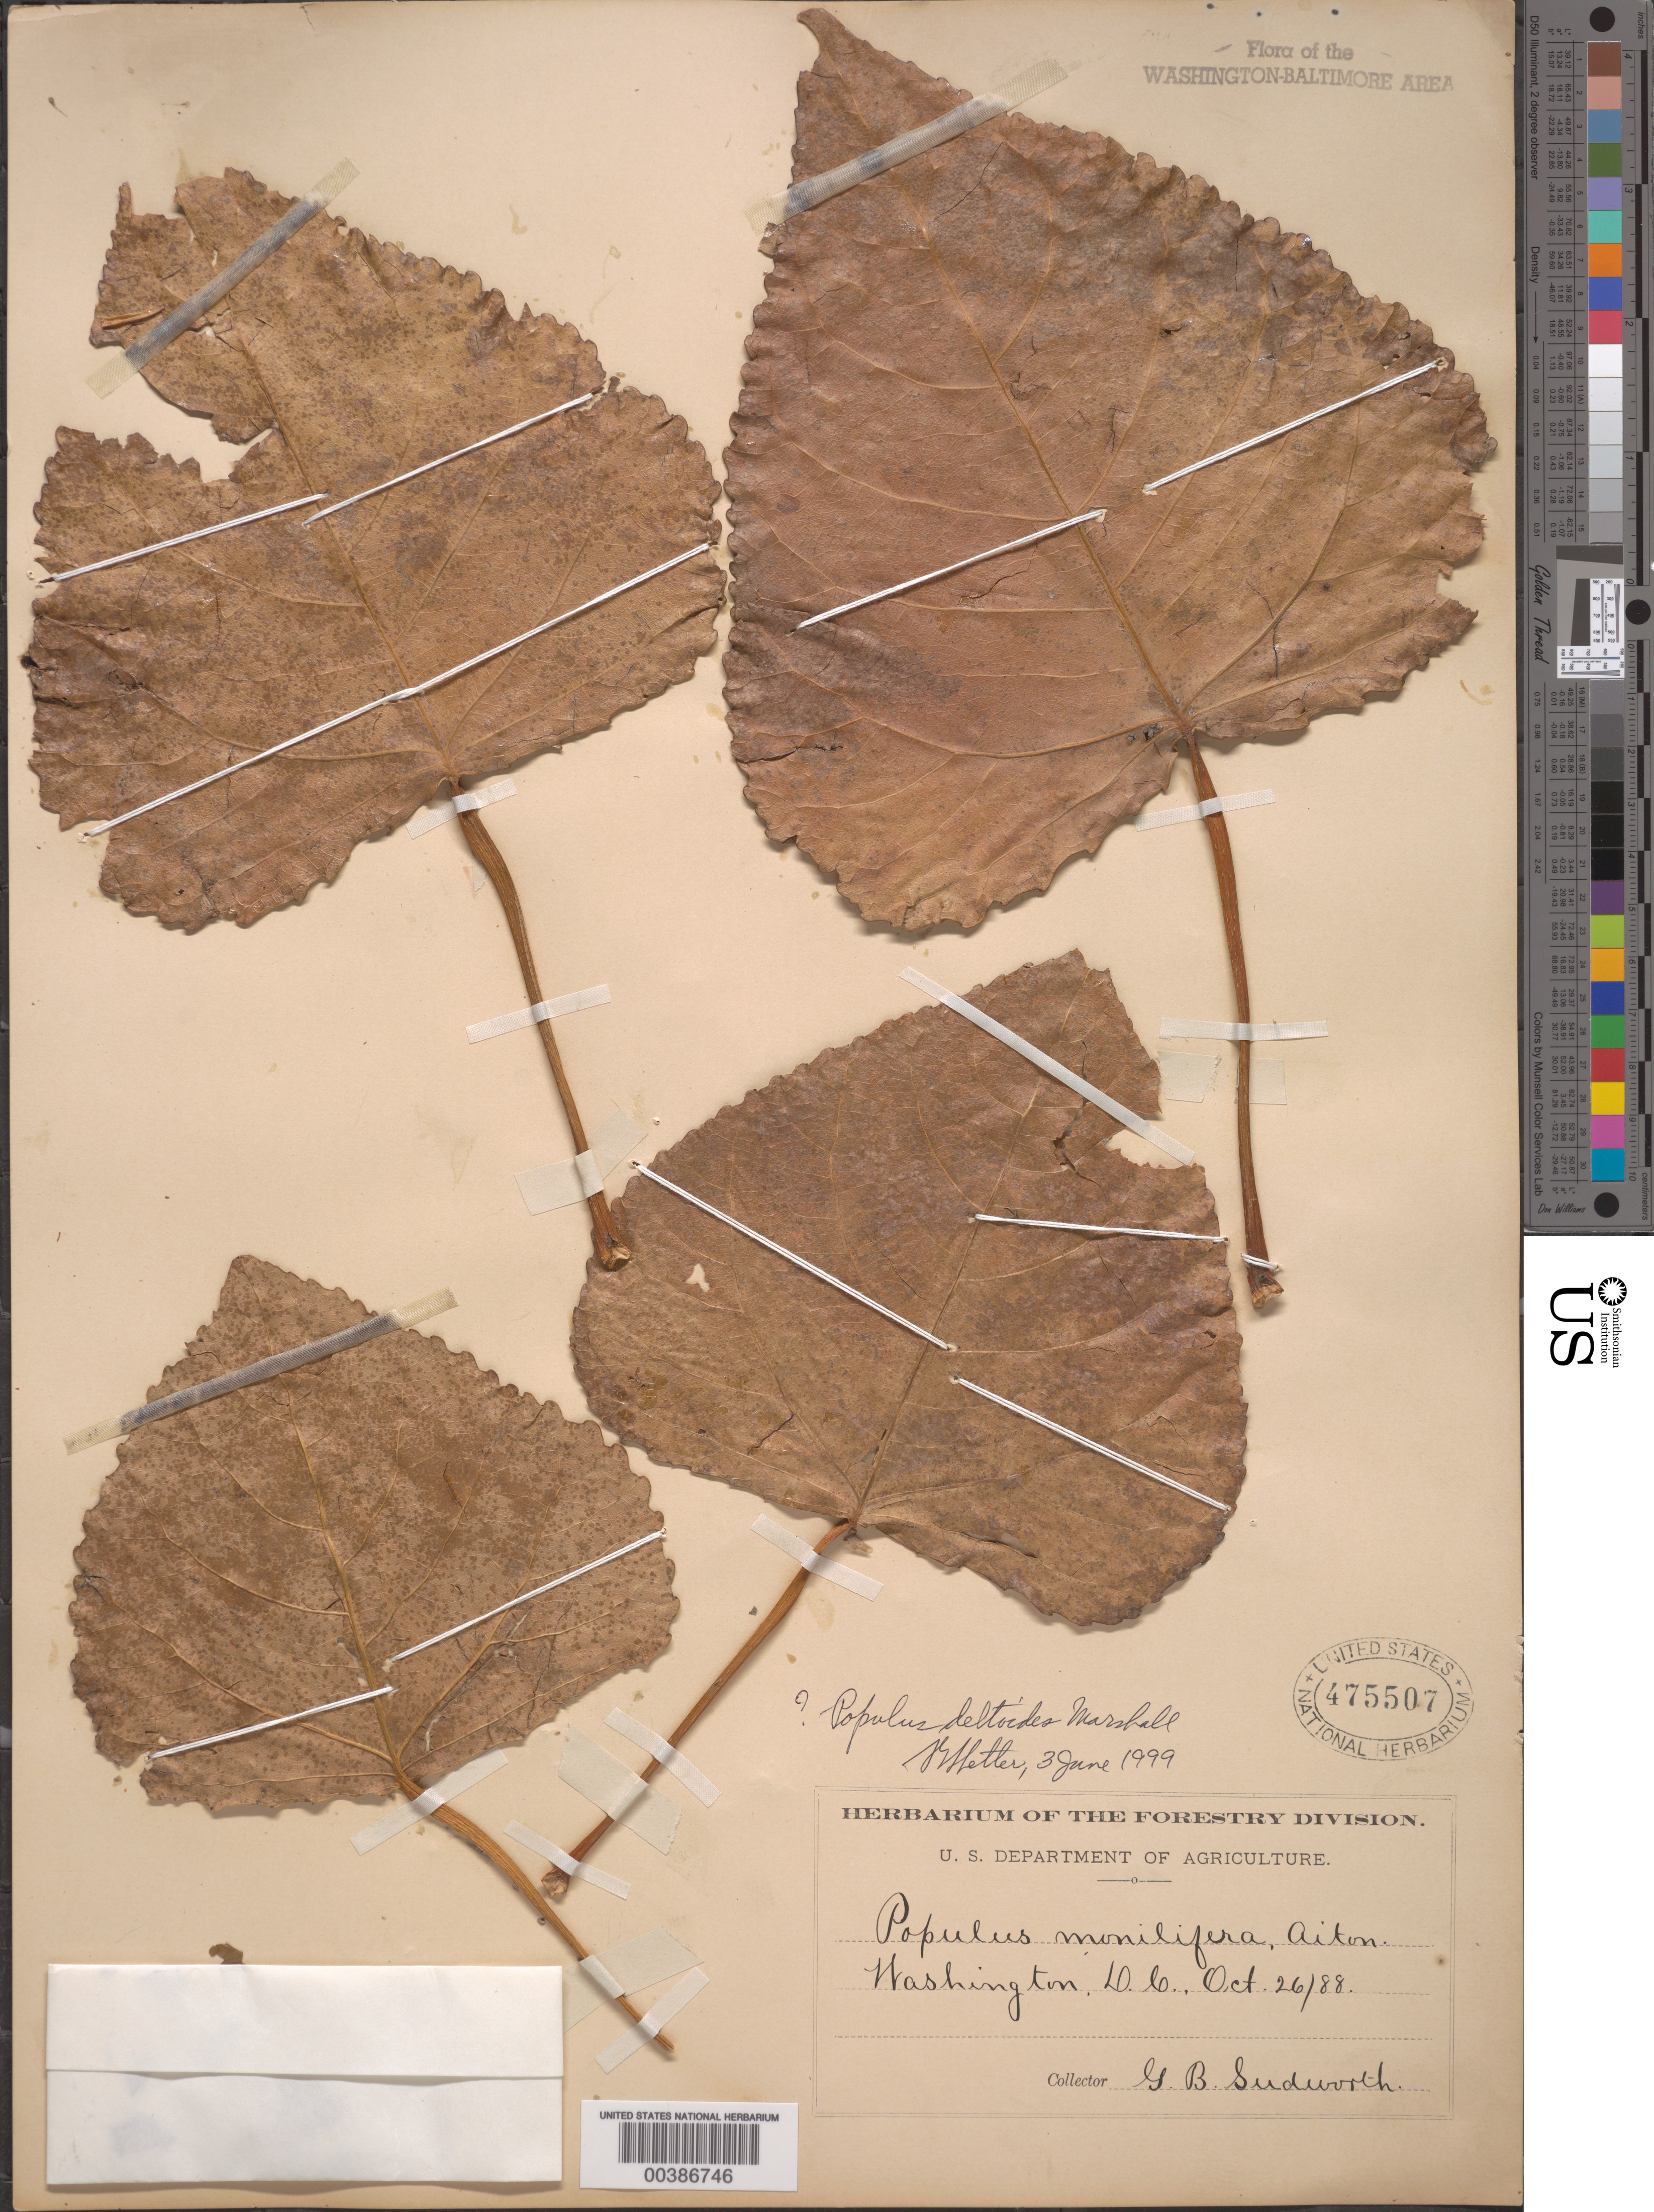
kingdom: Plantae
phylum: Tracheophyta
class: Magnoliopsida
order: Malpighiales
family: Salicaceae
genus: Populus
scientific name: Populus deltoides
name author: W. Bartram ex Marshall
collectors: G. B. Sudworth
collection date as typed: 26 Oct 1888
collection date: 1888-10-26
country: United States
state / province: District of Columbia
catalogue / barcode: US 475507